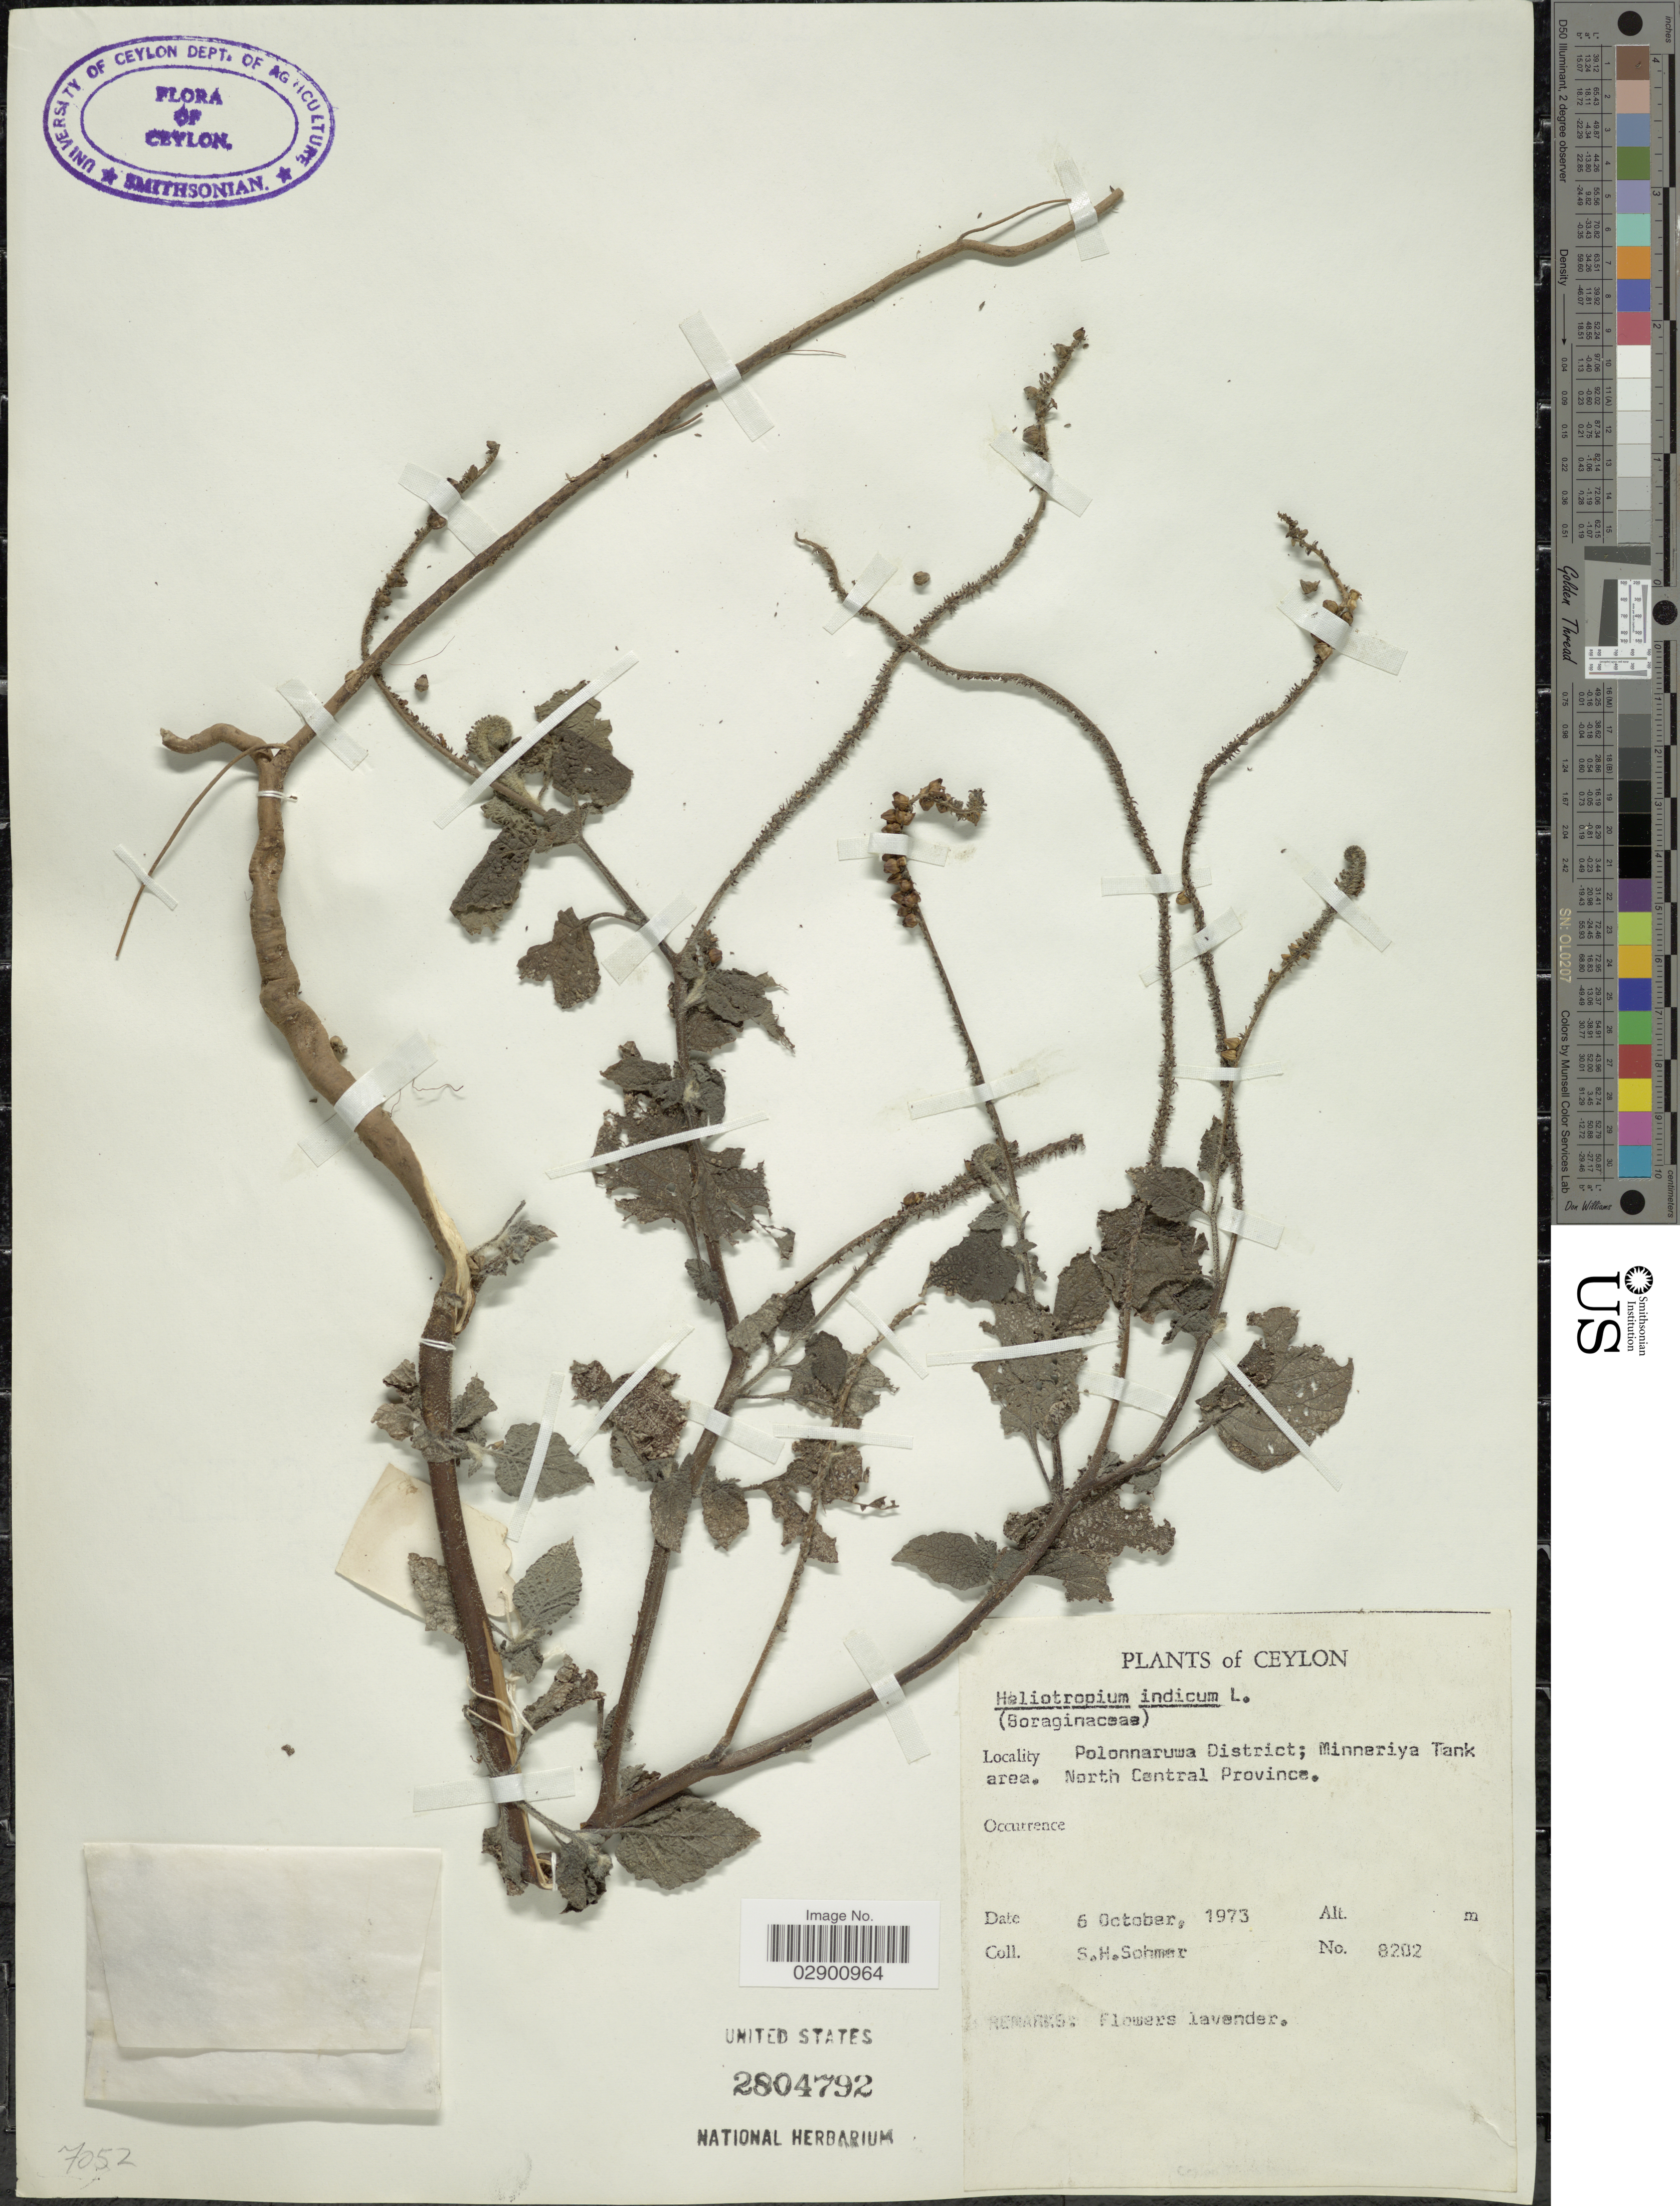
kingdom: Plantae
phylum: Tracheophyta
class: Magnoliopsida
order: Boraginales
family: Heliotropiaceae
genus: Heliotropium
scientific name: Heliotropium indicum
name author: L.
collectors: S. H. Sohmer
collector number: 8202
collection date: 1973-10-06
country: Sri Lanka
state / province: North Central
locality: Ceylon. Polonnaruwa District; Minneriya Tank area. North Central Province.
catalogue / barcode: US 2804792